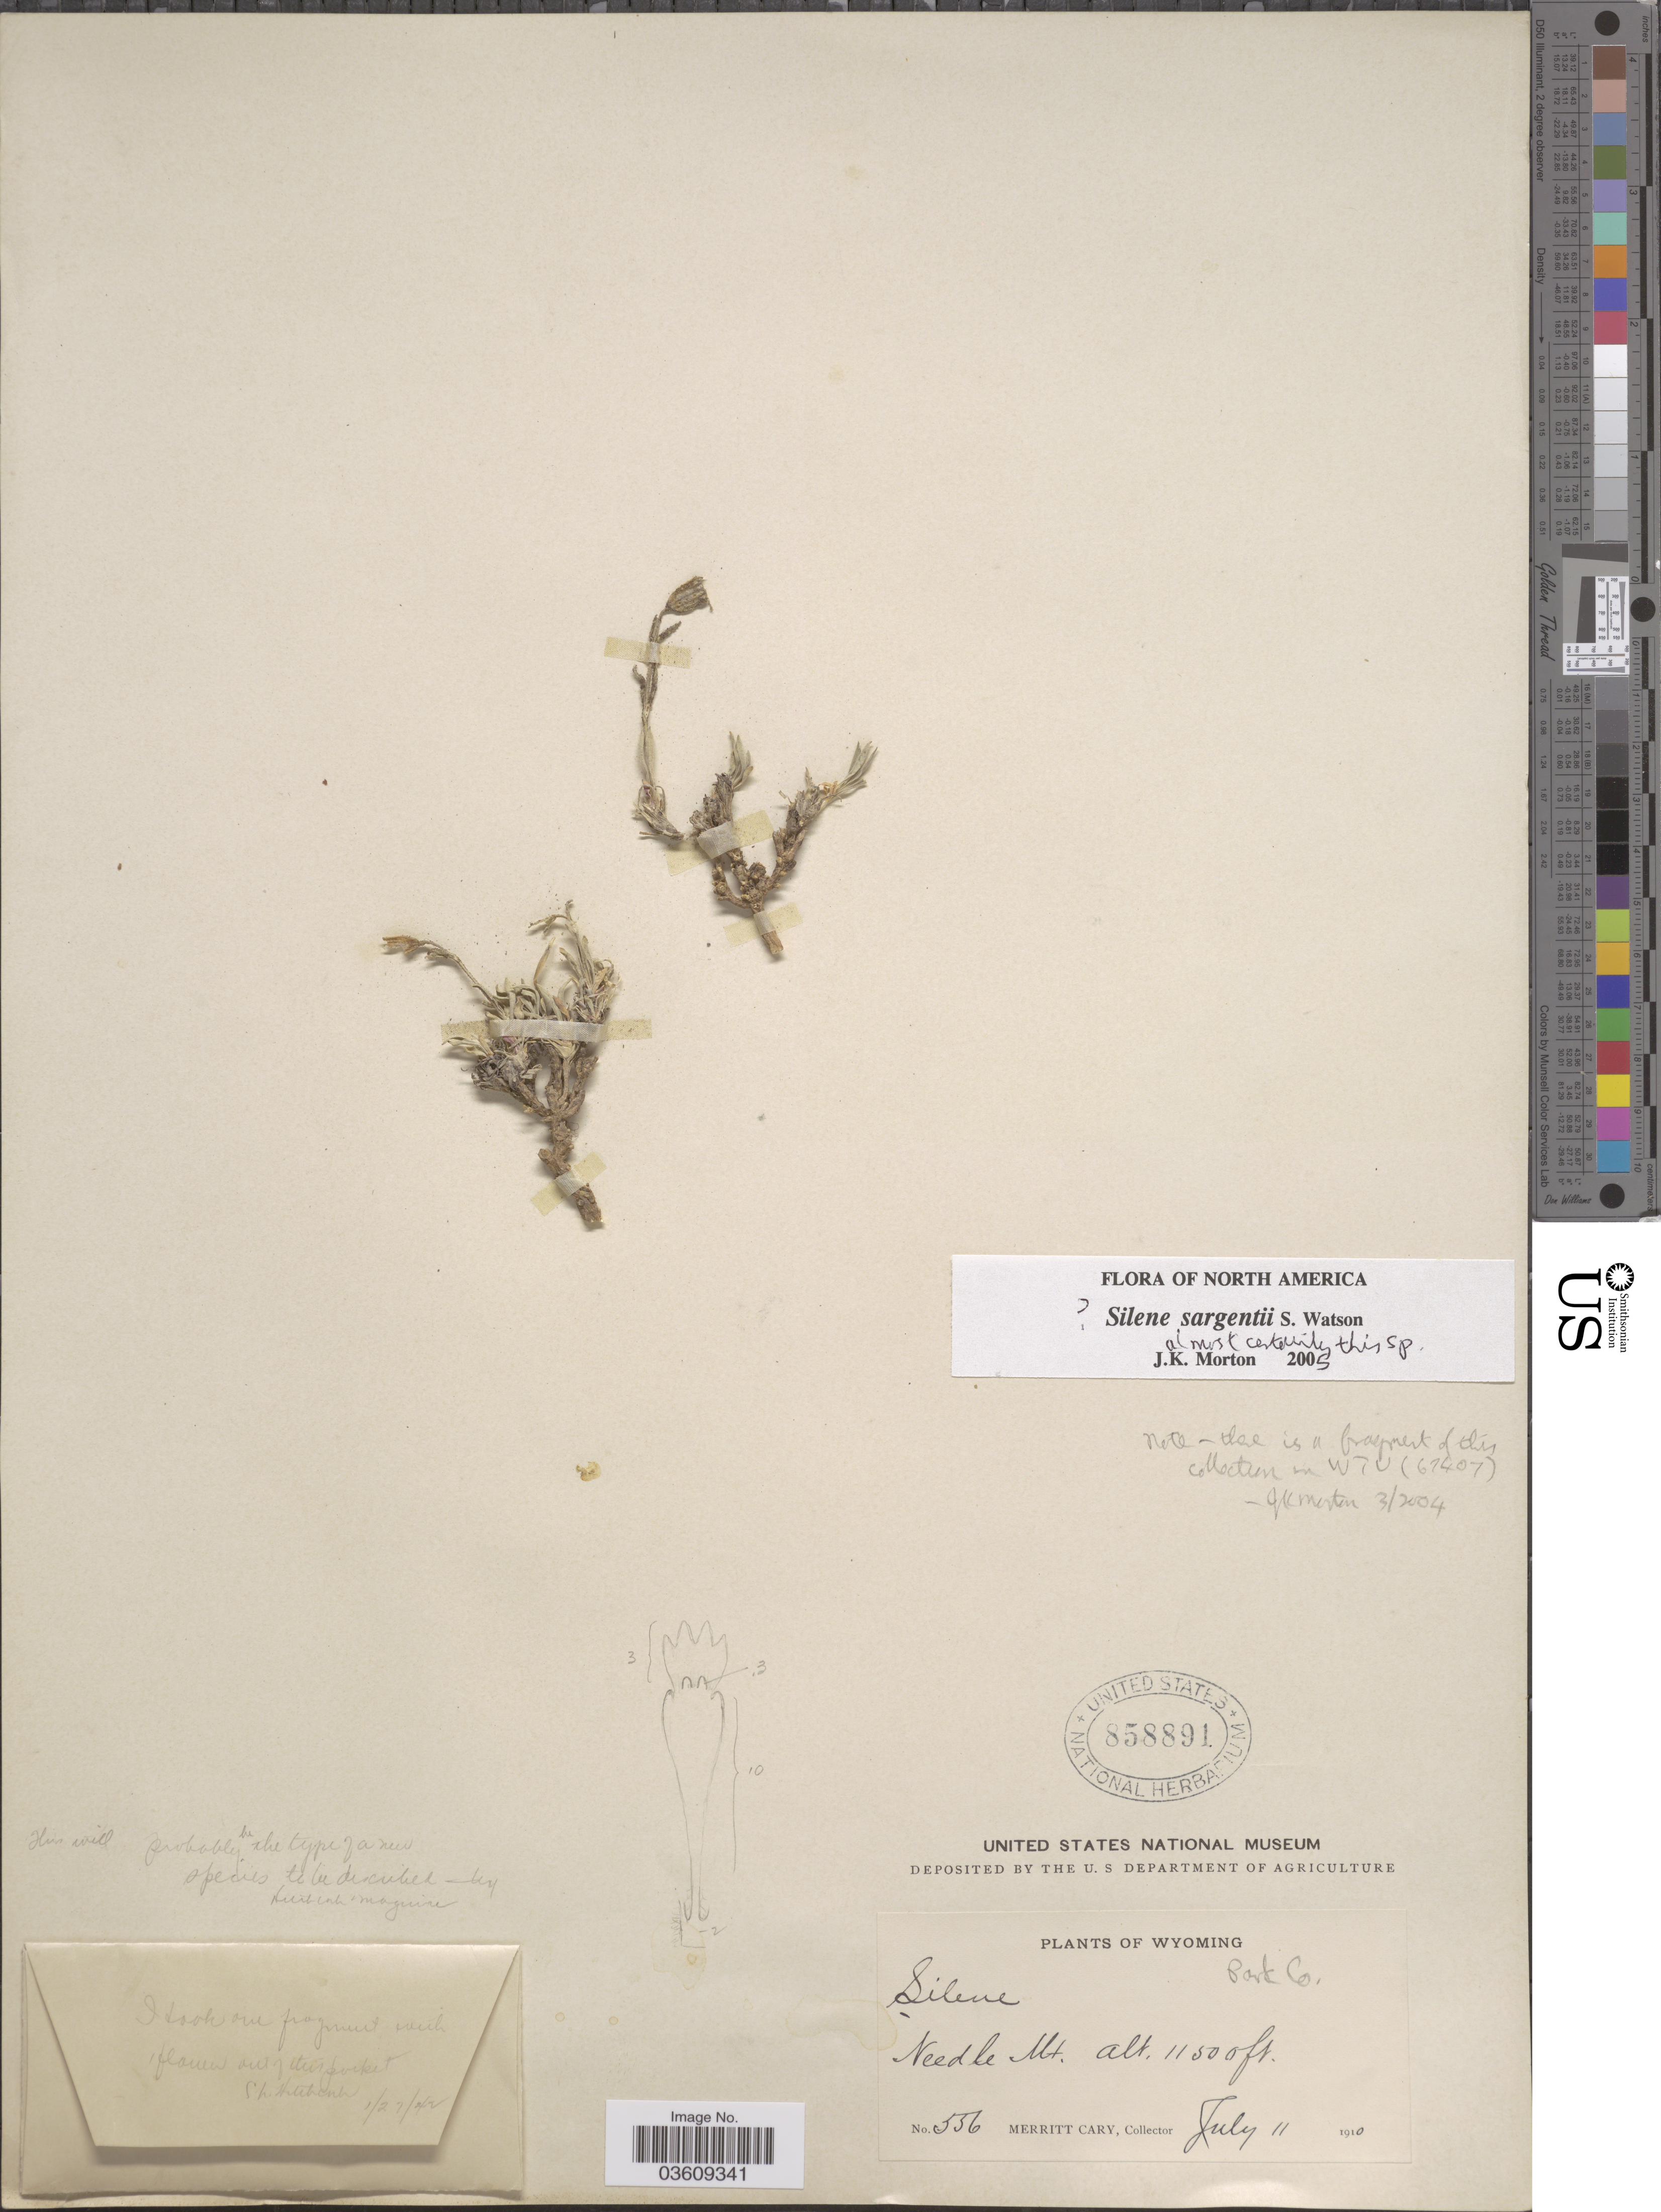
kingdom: Plantae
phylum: Tracheophyta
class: Magnoliopsida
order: Caryophyllales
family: Caryophyllaceae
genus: Silene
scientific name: Silene sargentii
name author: S. Watson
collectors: M. Cary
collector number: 556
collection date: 1910-07-11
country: United States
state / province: Wyoming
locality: Needle Mt.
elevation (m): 3505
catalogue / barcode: US 858891